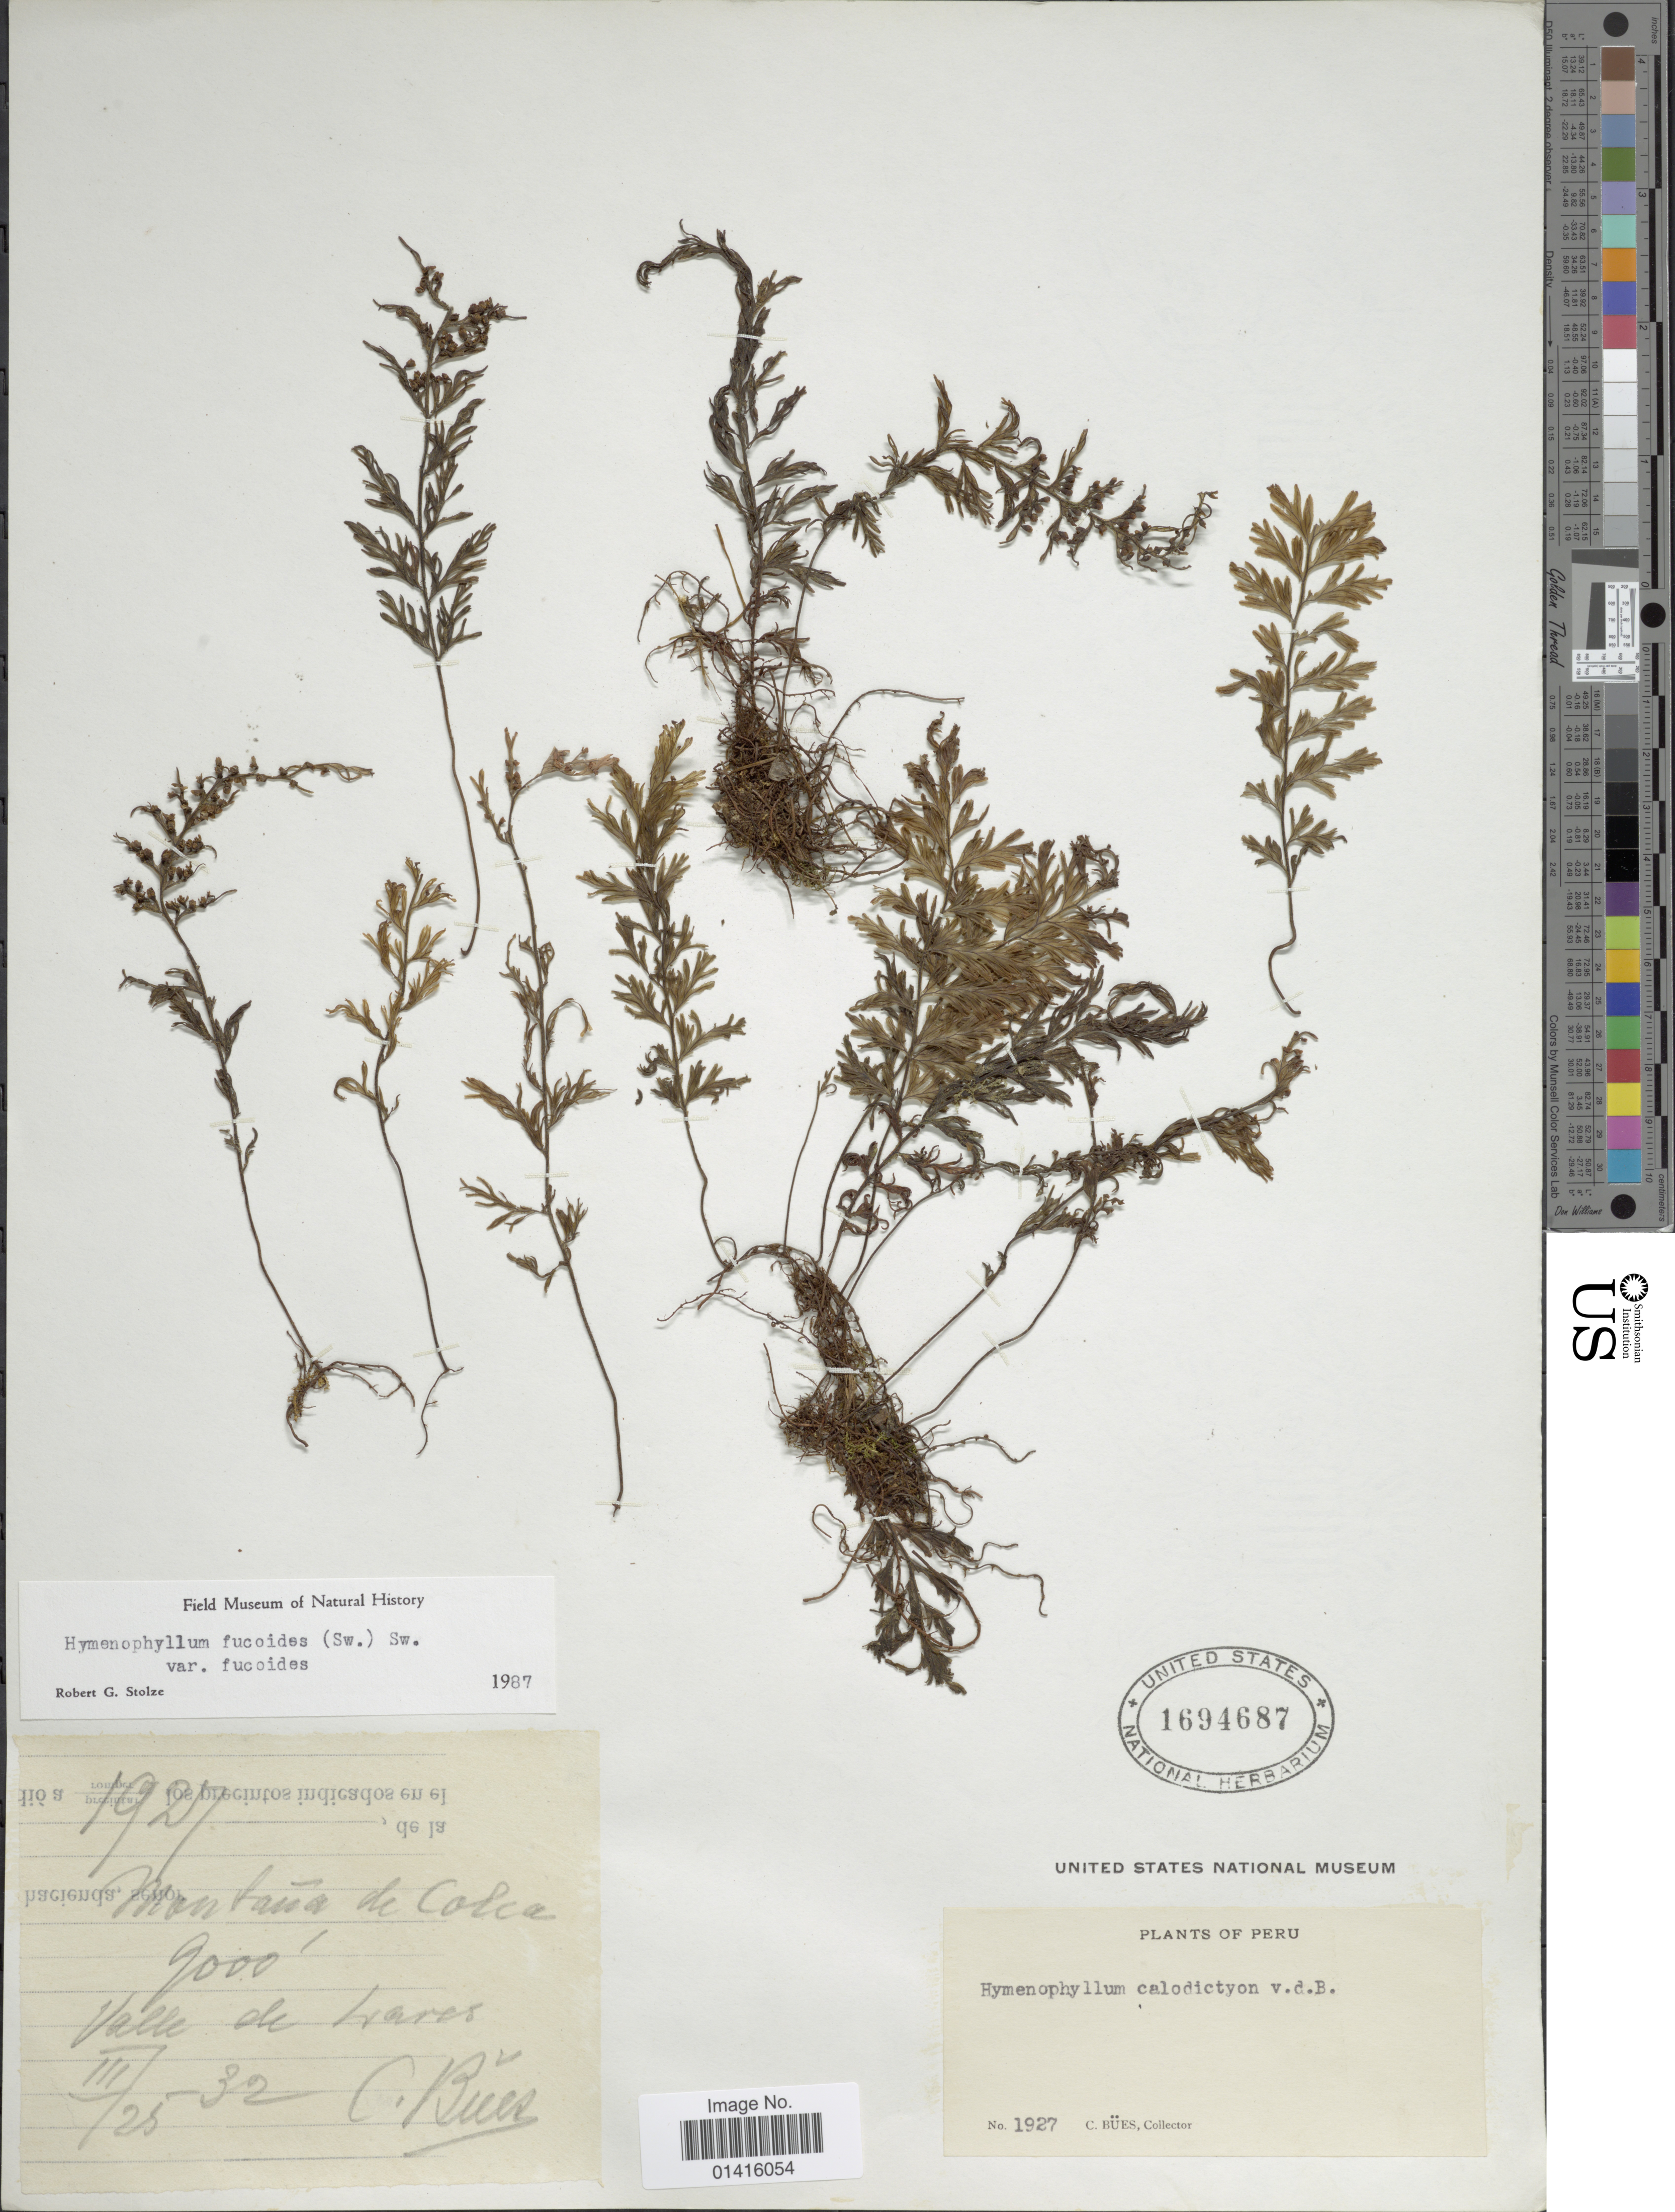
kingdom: Plantae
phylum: Tracheophyta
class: Polypodiopsida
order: Hymenophyllales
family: Hymenophyllaceae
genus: Hymenophyllum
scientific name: Hymenophyllum fucoides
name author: (Sw.) Sw.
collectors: C. Bues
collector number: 1927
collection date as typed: Transcribed d/m/y: 25/3/32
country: Peru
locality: Montaña de Colca, Valle de Lares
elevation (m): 2743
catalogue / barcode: US 1694687